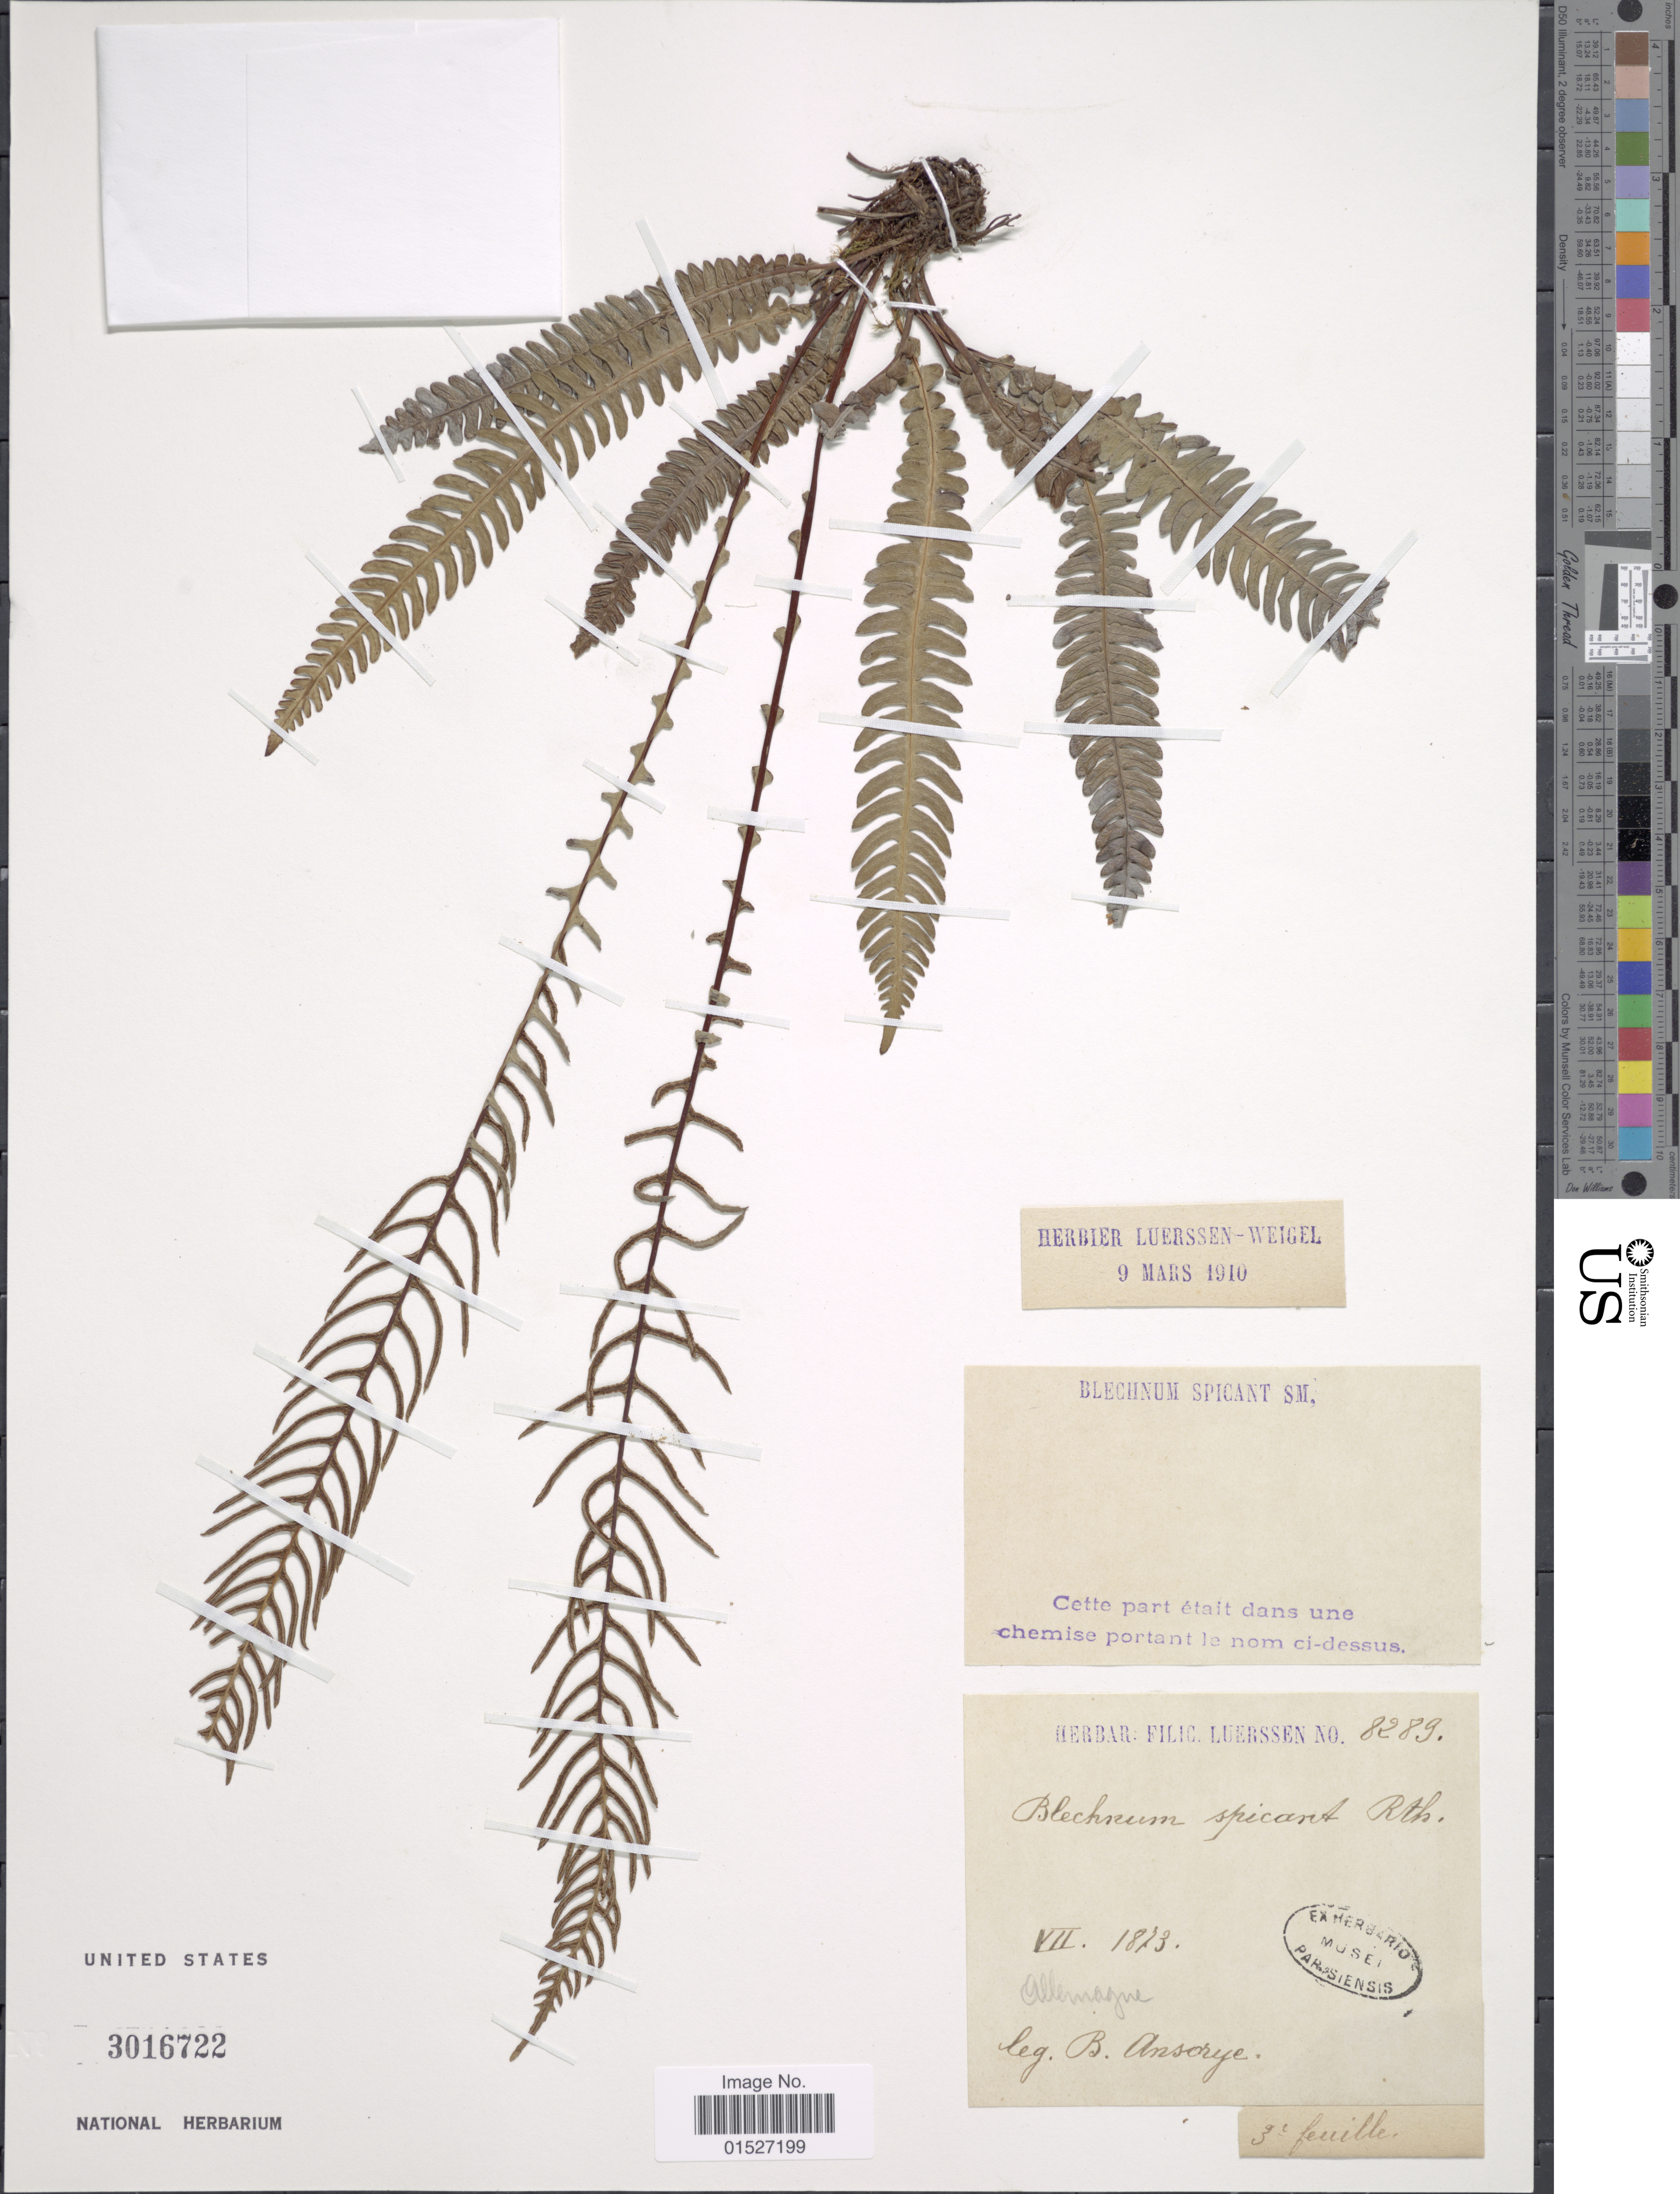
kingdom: Plantae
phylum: Tracheophyta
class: Polypodiopsida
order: Polypodiales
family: Blechnaceae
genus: Blechnum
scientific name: Blechnum spicant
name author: (L.) Sm.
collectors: B. Ansorge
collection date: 1873-07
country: Germany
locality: Allemagne.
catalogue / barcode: US 3016722